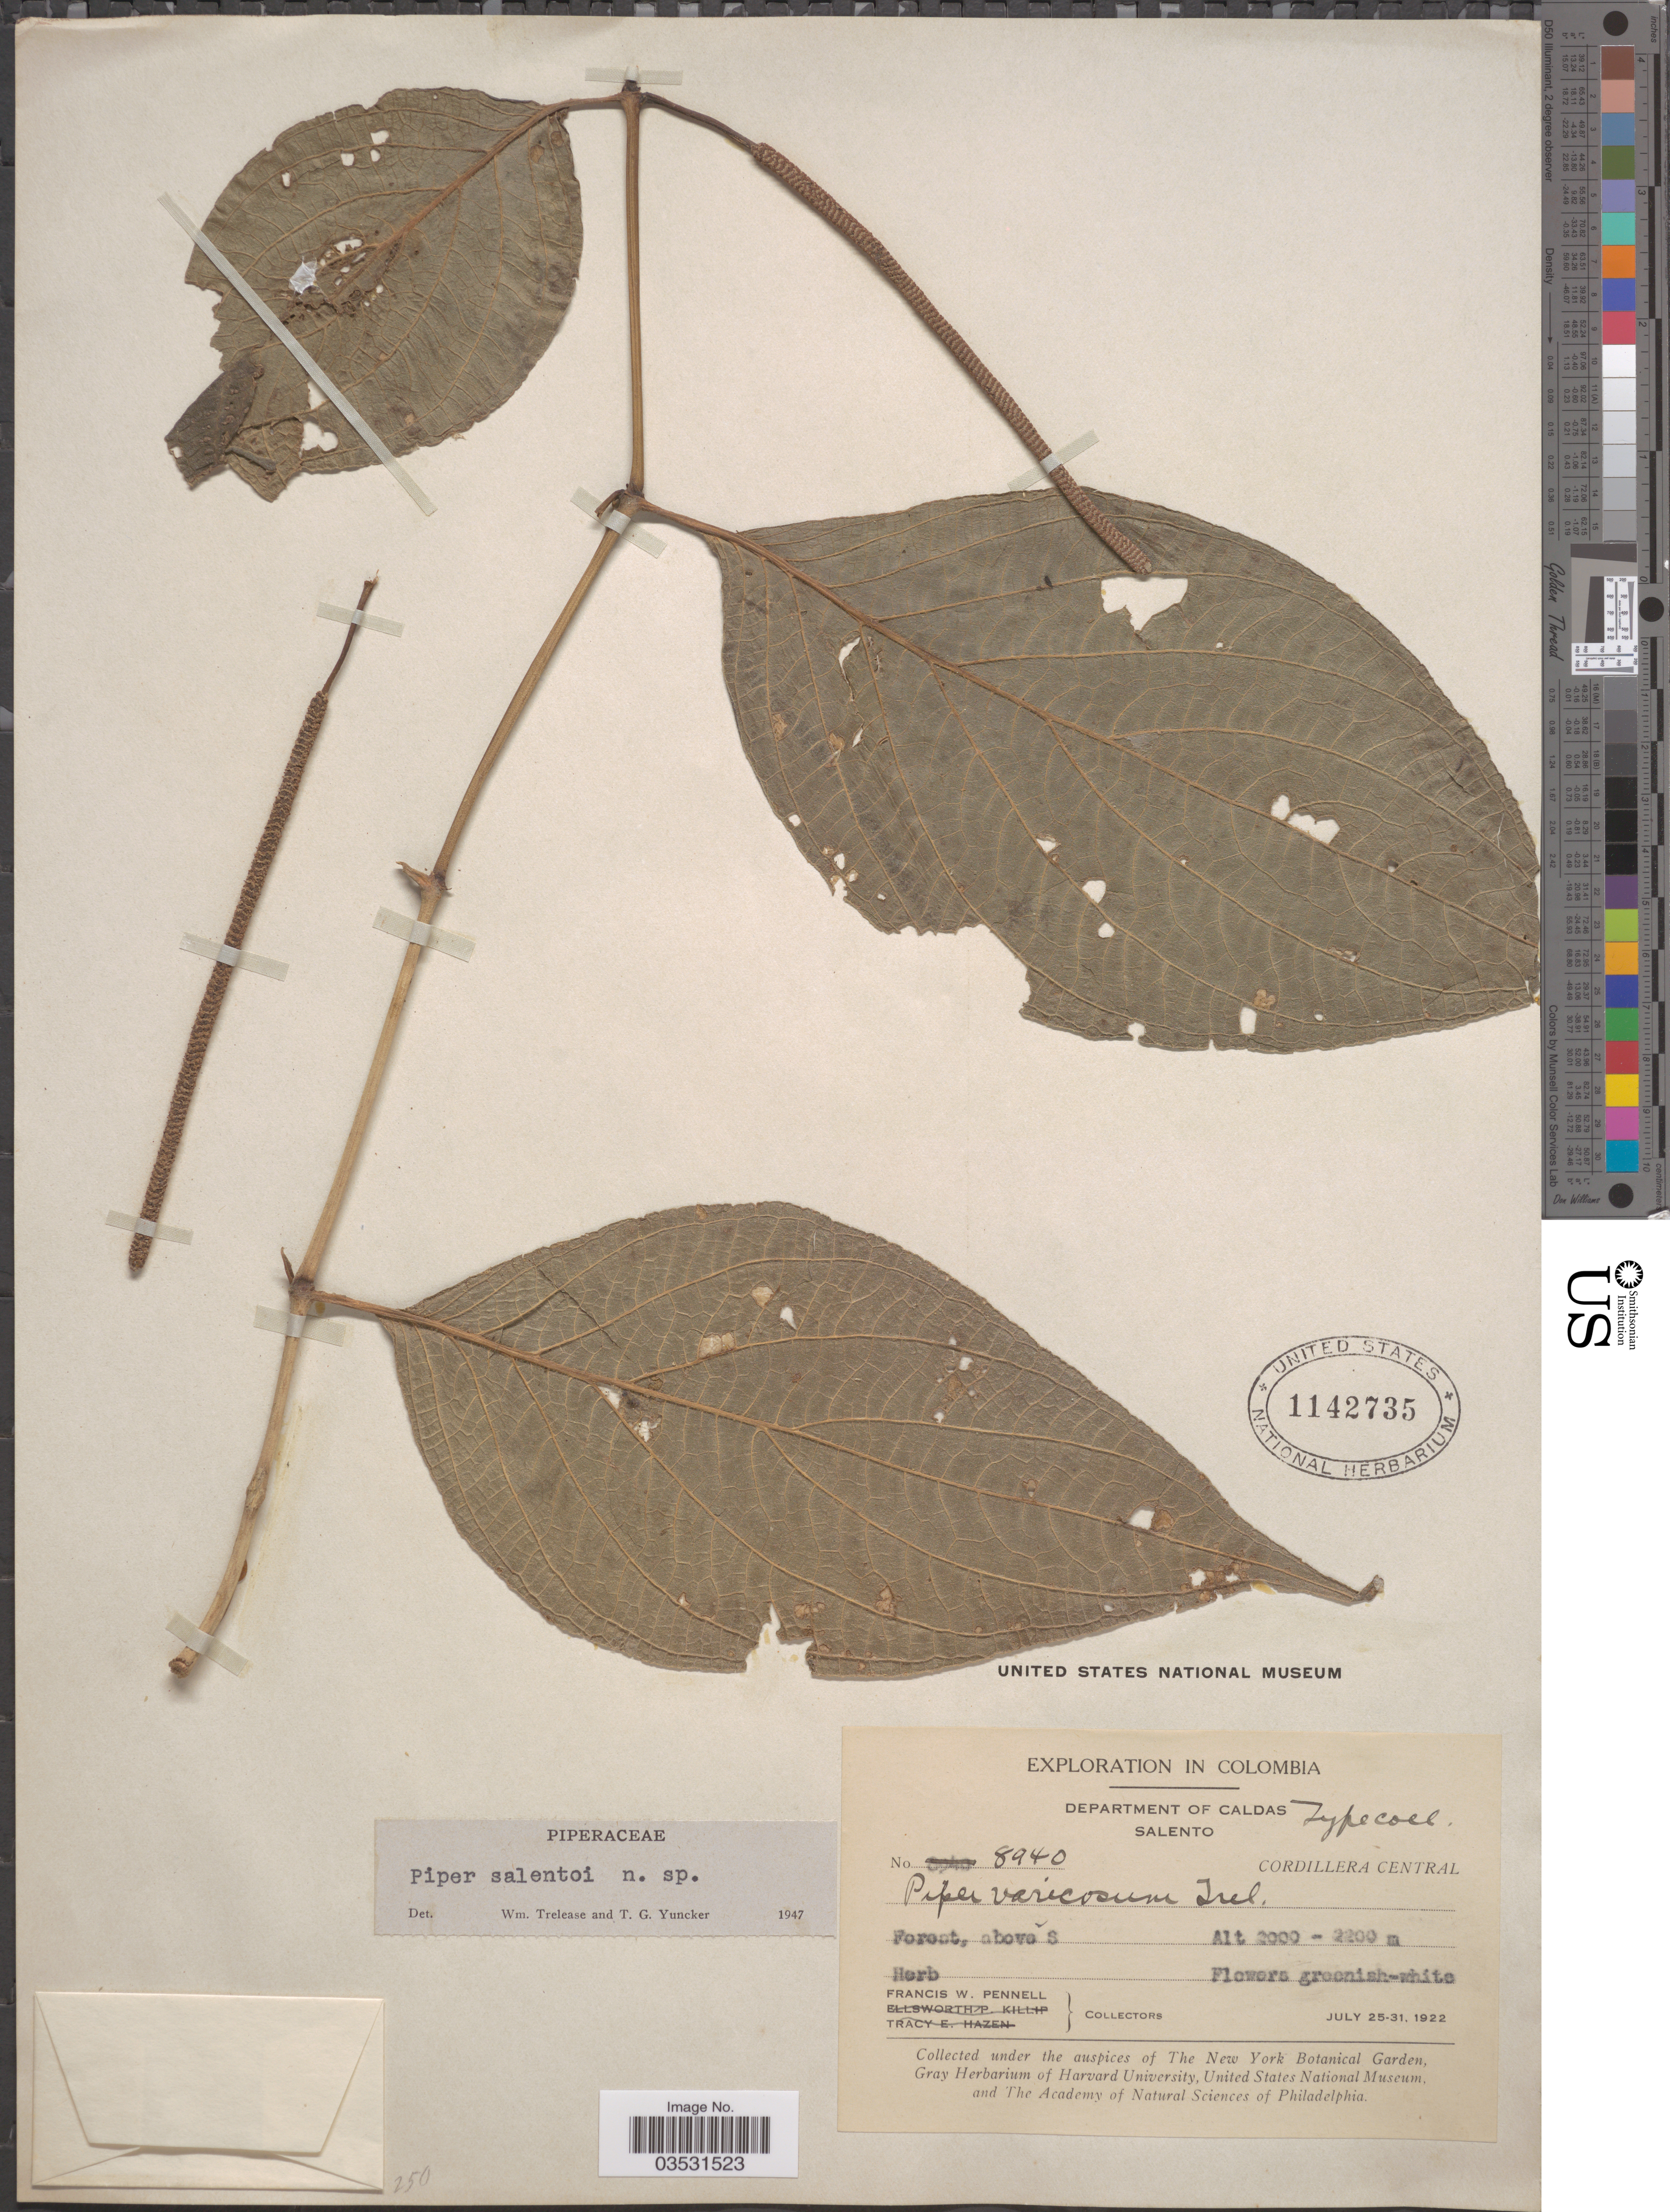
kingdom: Plantae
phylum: Tracheophyta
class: Magnoliopsida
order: Piperales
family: Piperaceae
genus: Piper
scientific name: Piper salentoi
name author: Trel. & Yunck.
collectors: F. W. Pennell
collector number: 8940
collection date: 1922-07-25/1922-07-31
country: Colombia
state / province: Caldas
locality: Department of Caldas. Salento. Cordillera Central. Forest, above S.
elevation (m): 2000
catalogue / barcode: US 1142735